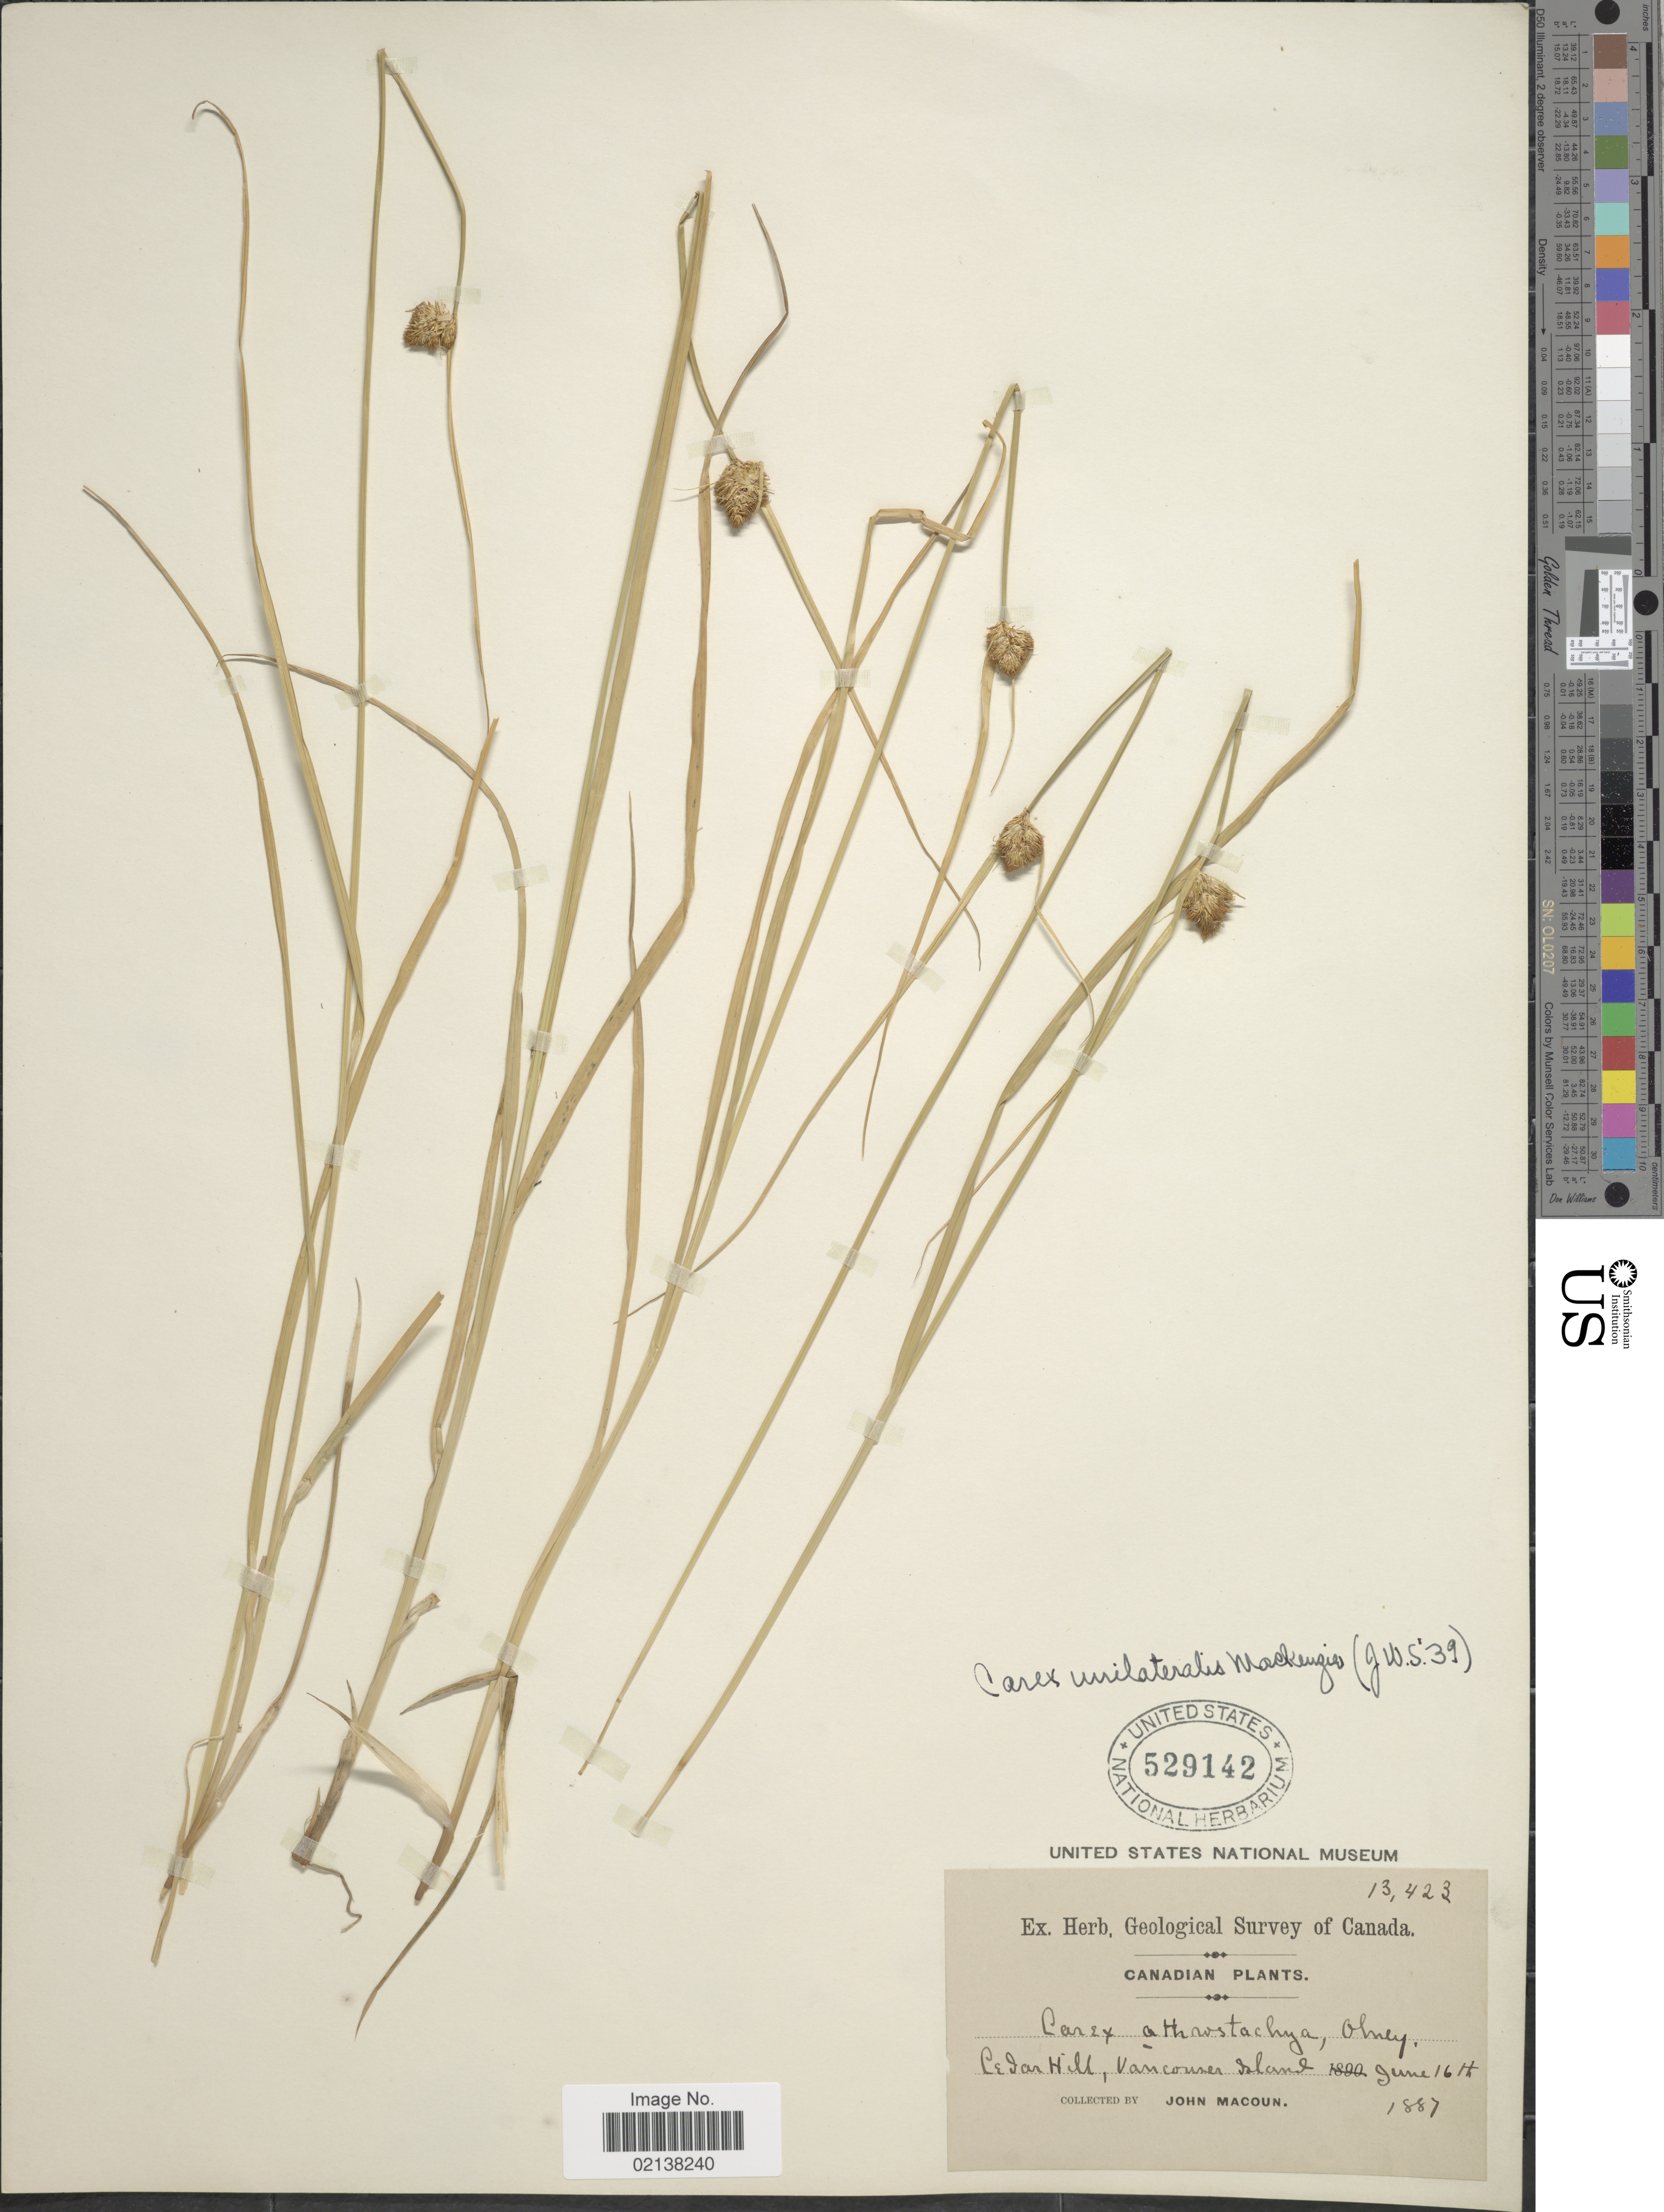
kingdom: Plantae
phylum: Tracheophyta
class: Liliopsida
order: Poales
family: Cyperaceae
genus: Carex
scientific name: Carex unilateralis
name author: Mack.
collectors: J. Macoun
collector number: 13423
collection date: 1887-06-16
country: Canada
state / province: British Columbia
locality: Cedar Hill, Vancouver Island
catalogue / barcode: US 529142